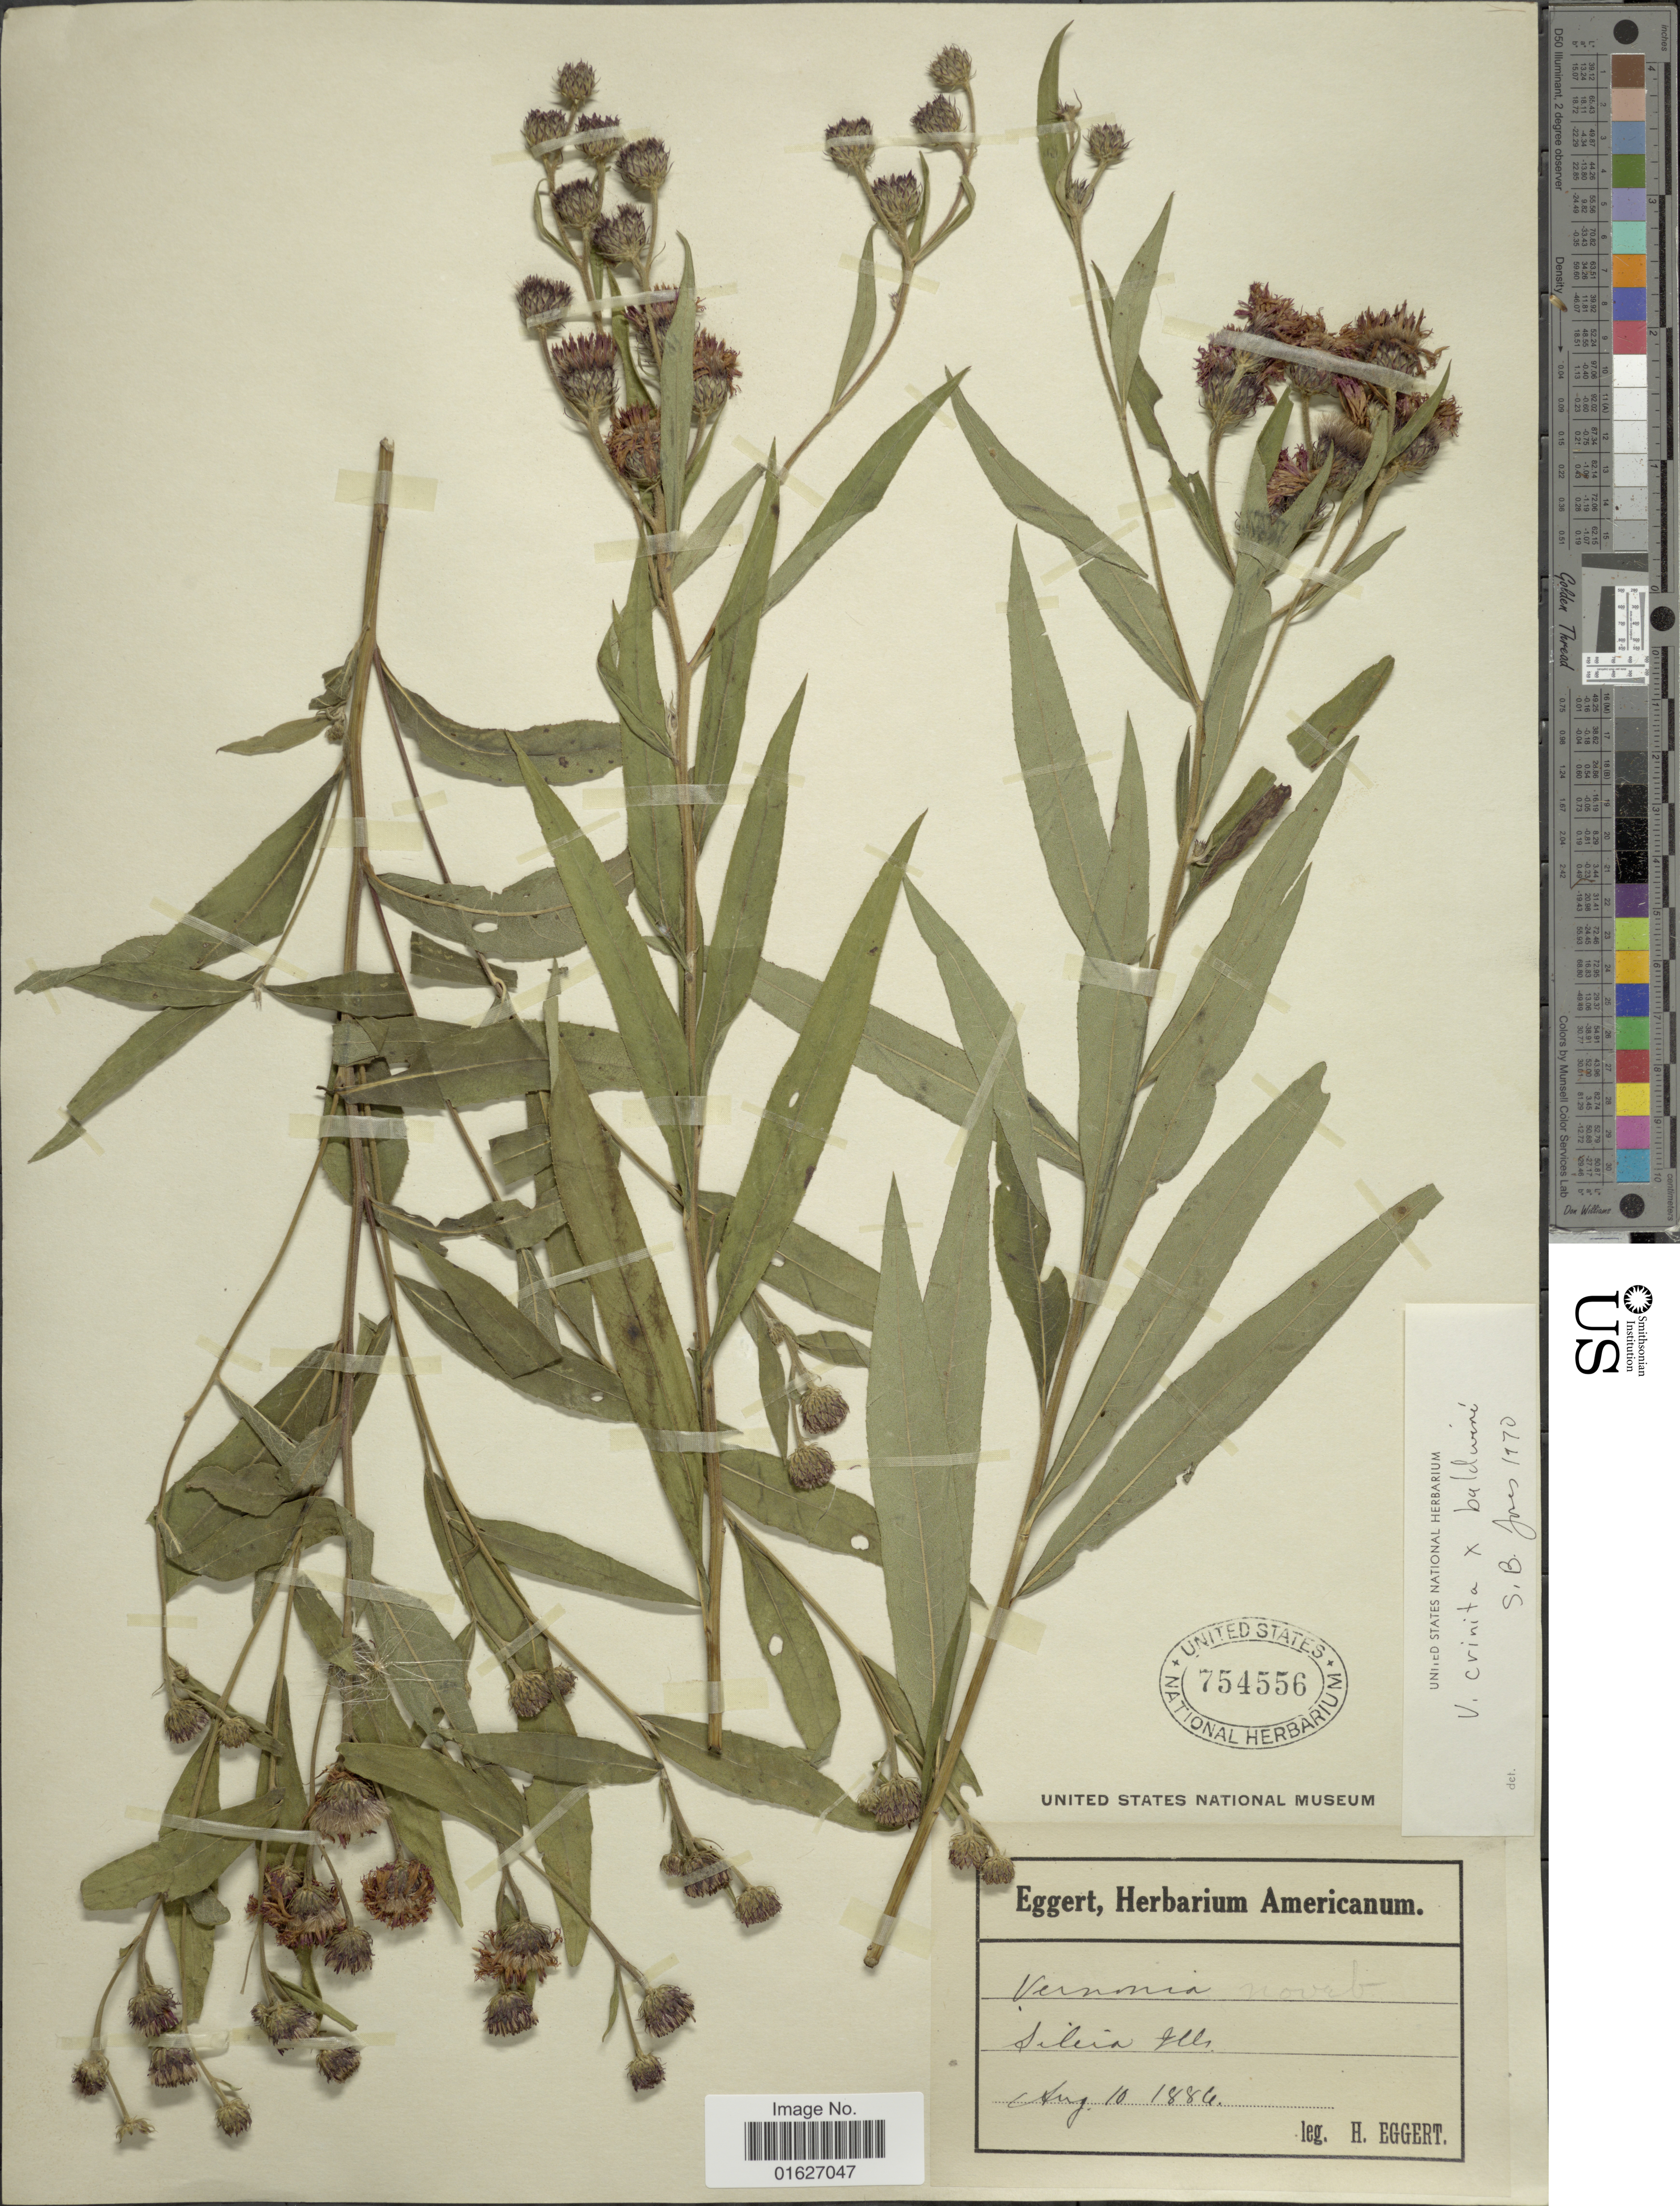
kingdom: Plantae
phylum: Tracheophyta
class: Magnoliopsida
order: Asterales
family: Asteraceae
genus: Vernonia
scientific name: Vernonia crinita x V. baldwinii Torr.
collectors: H. Eggert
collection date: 1884-08-10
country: United States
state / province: Illinois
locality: Silcia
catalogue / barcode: US 754556